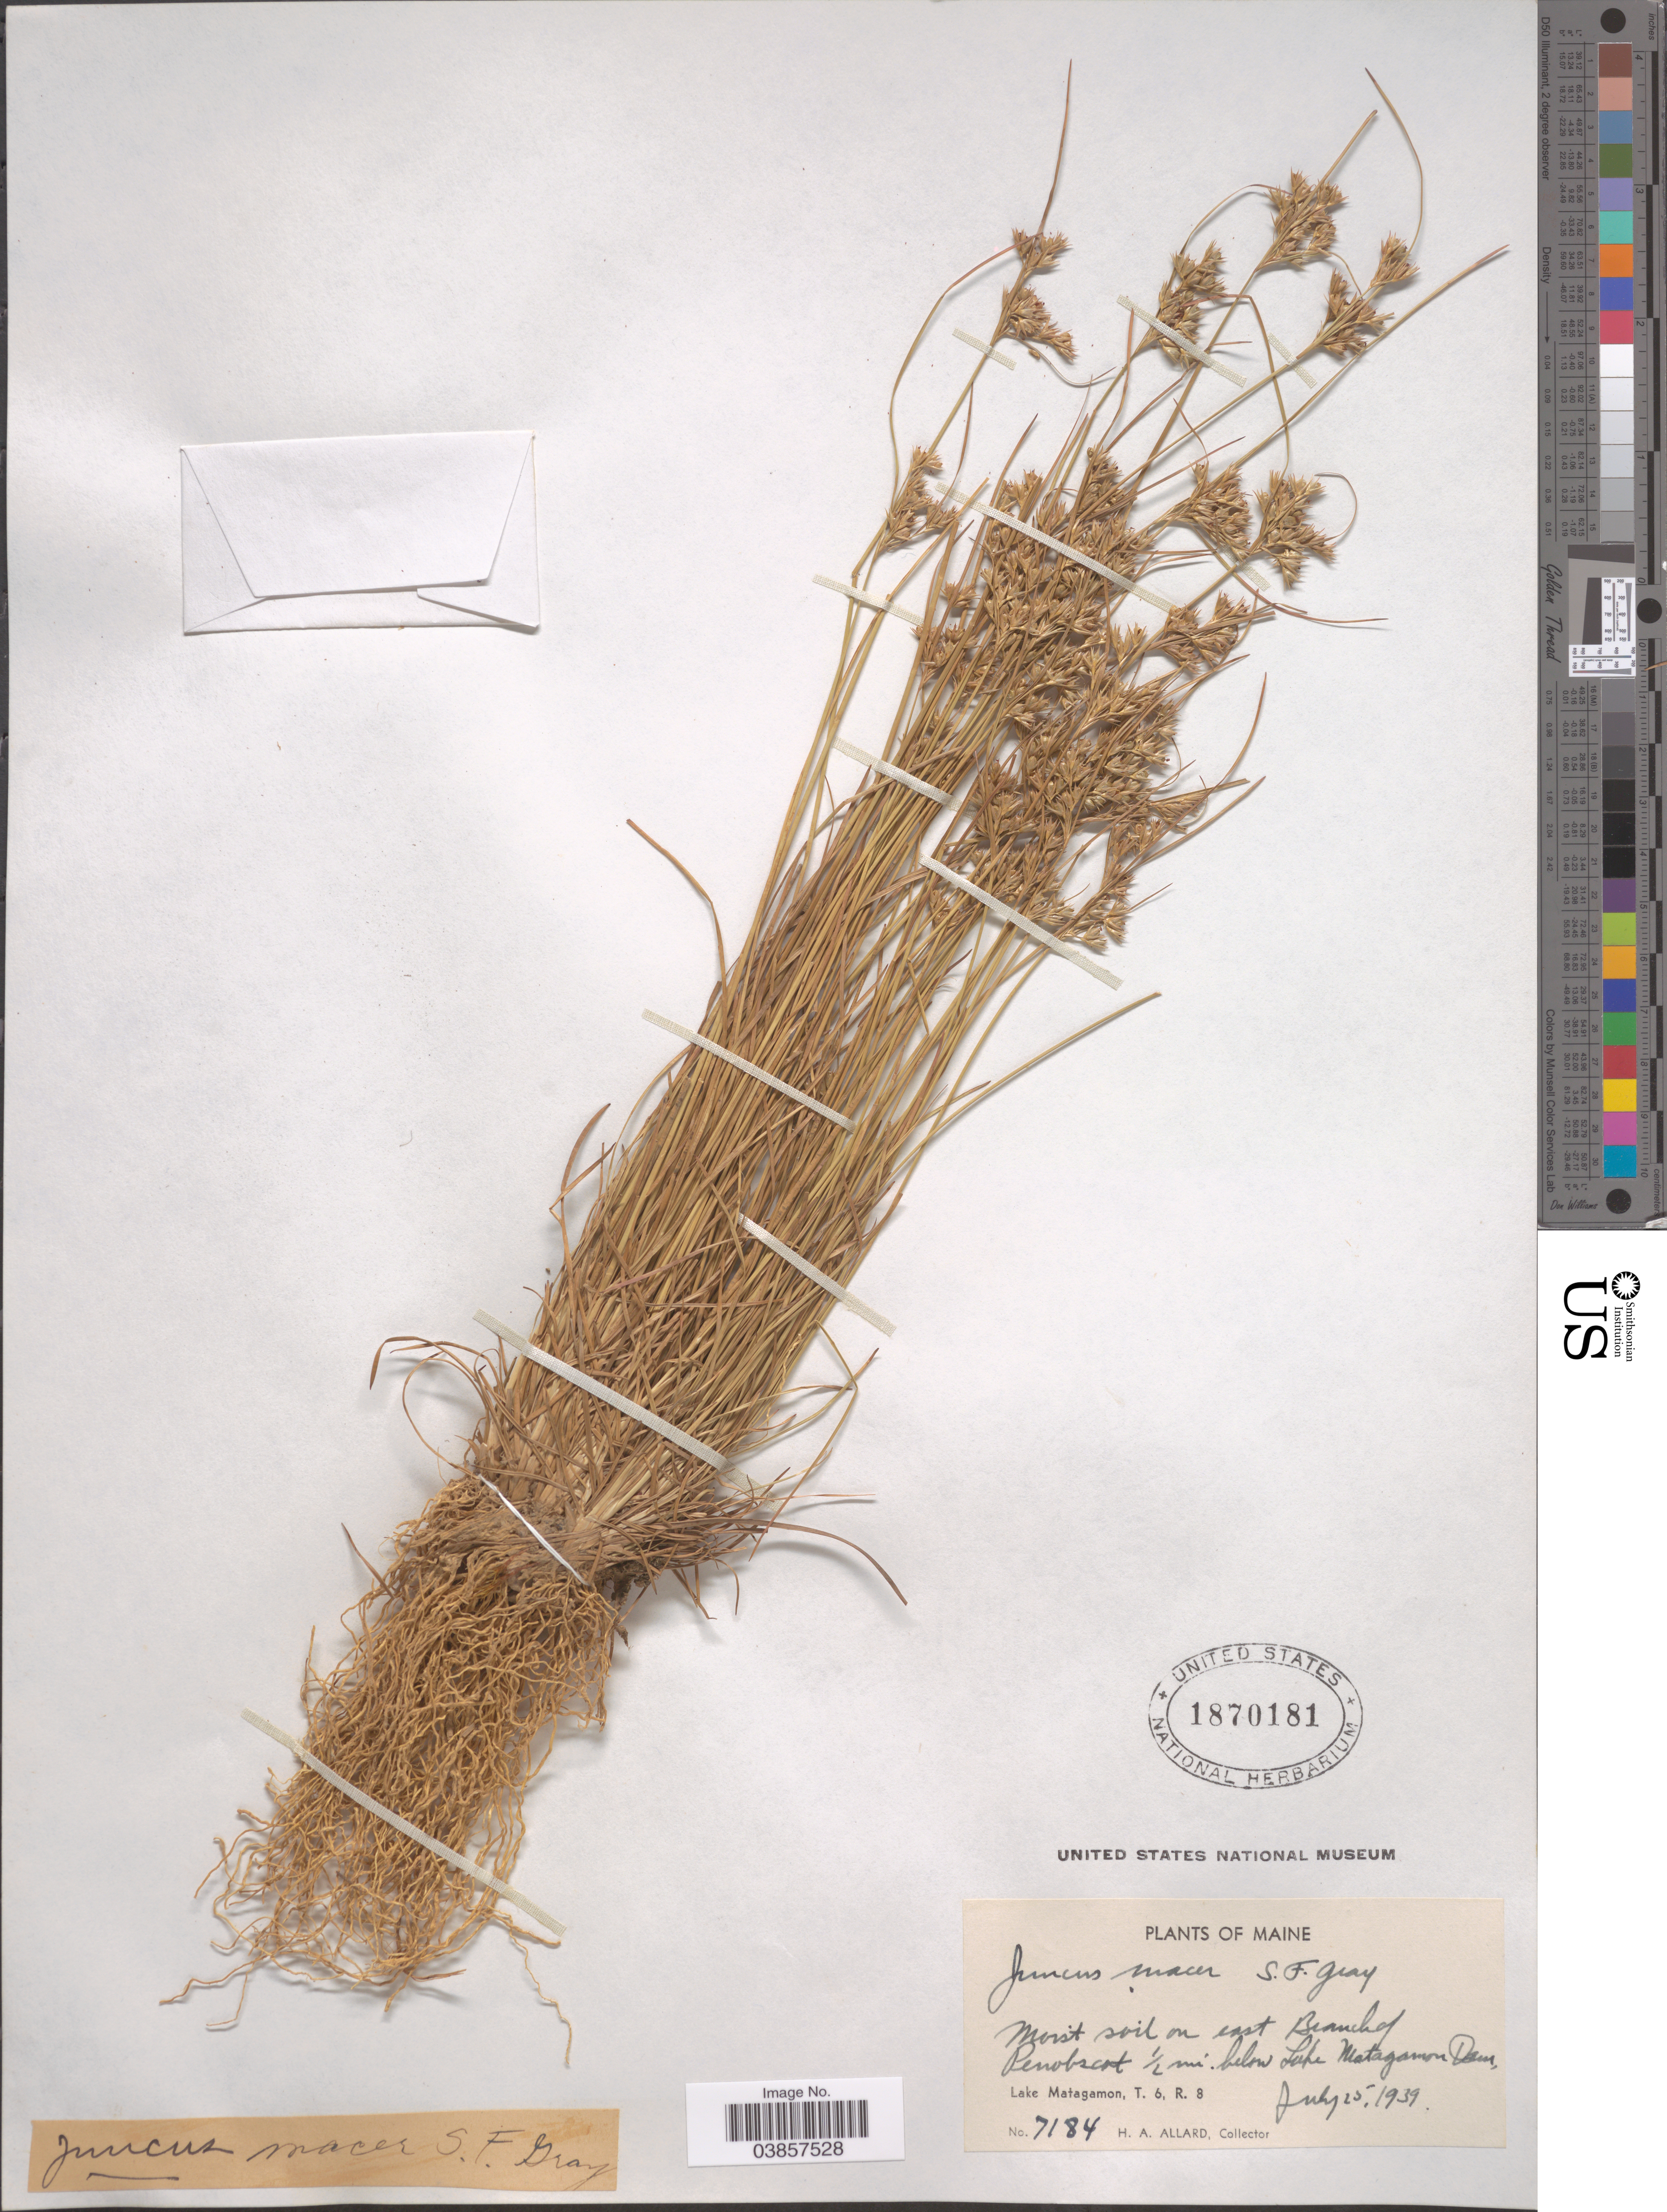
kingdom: Plantae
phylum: Tracheophyta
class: Liliopsida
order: Poales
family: Juncaceae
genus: Juncus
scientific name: Juncus tenuis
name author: Willd.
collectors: H. A. Allard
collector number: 7184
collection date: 1939-07-25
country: United States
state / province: Maine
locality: On east Beach of Penobscot ½ mi. below Lake Matagamon Dam, Lake Matagamon, T. 6, R. 8.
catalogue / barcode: US 1870181